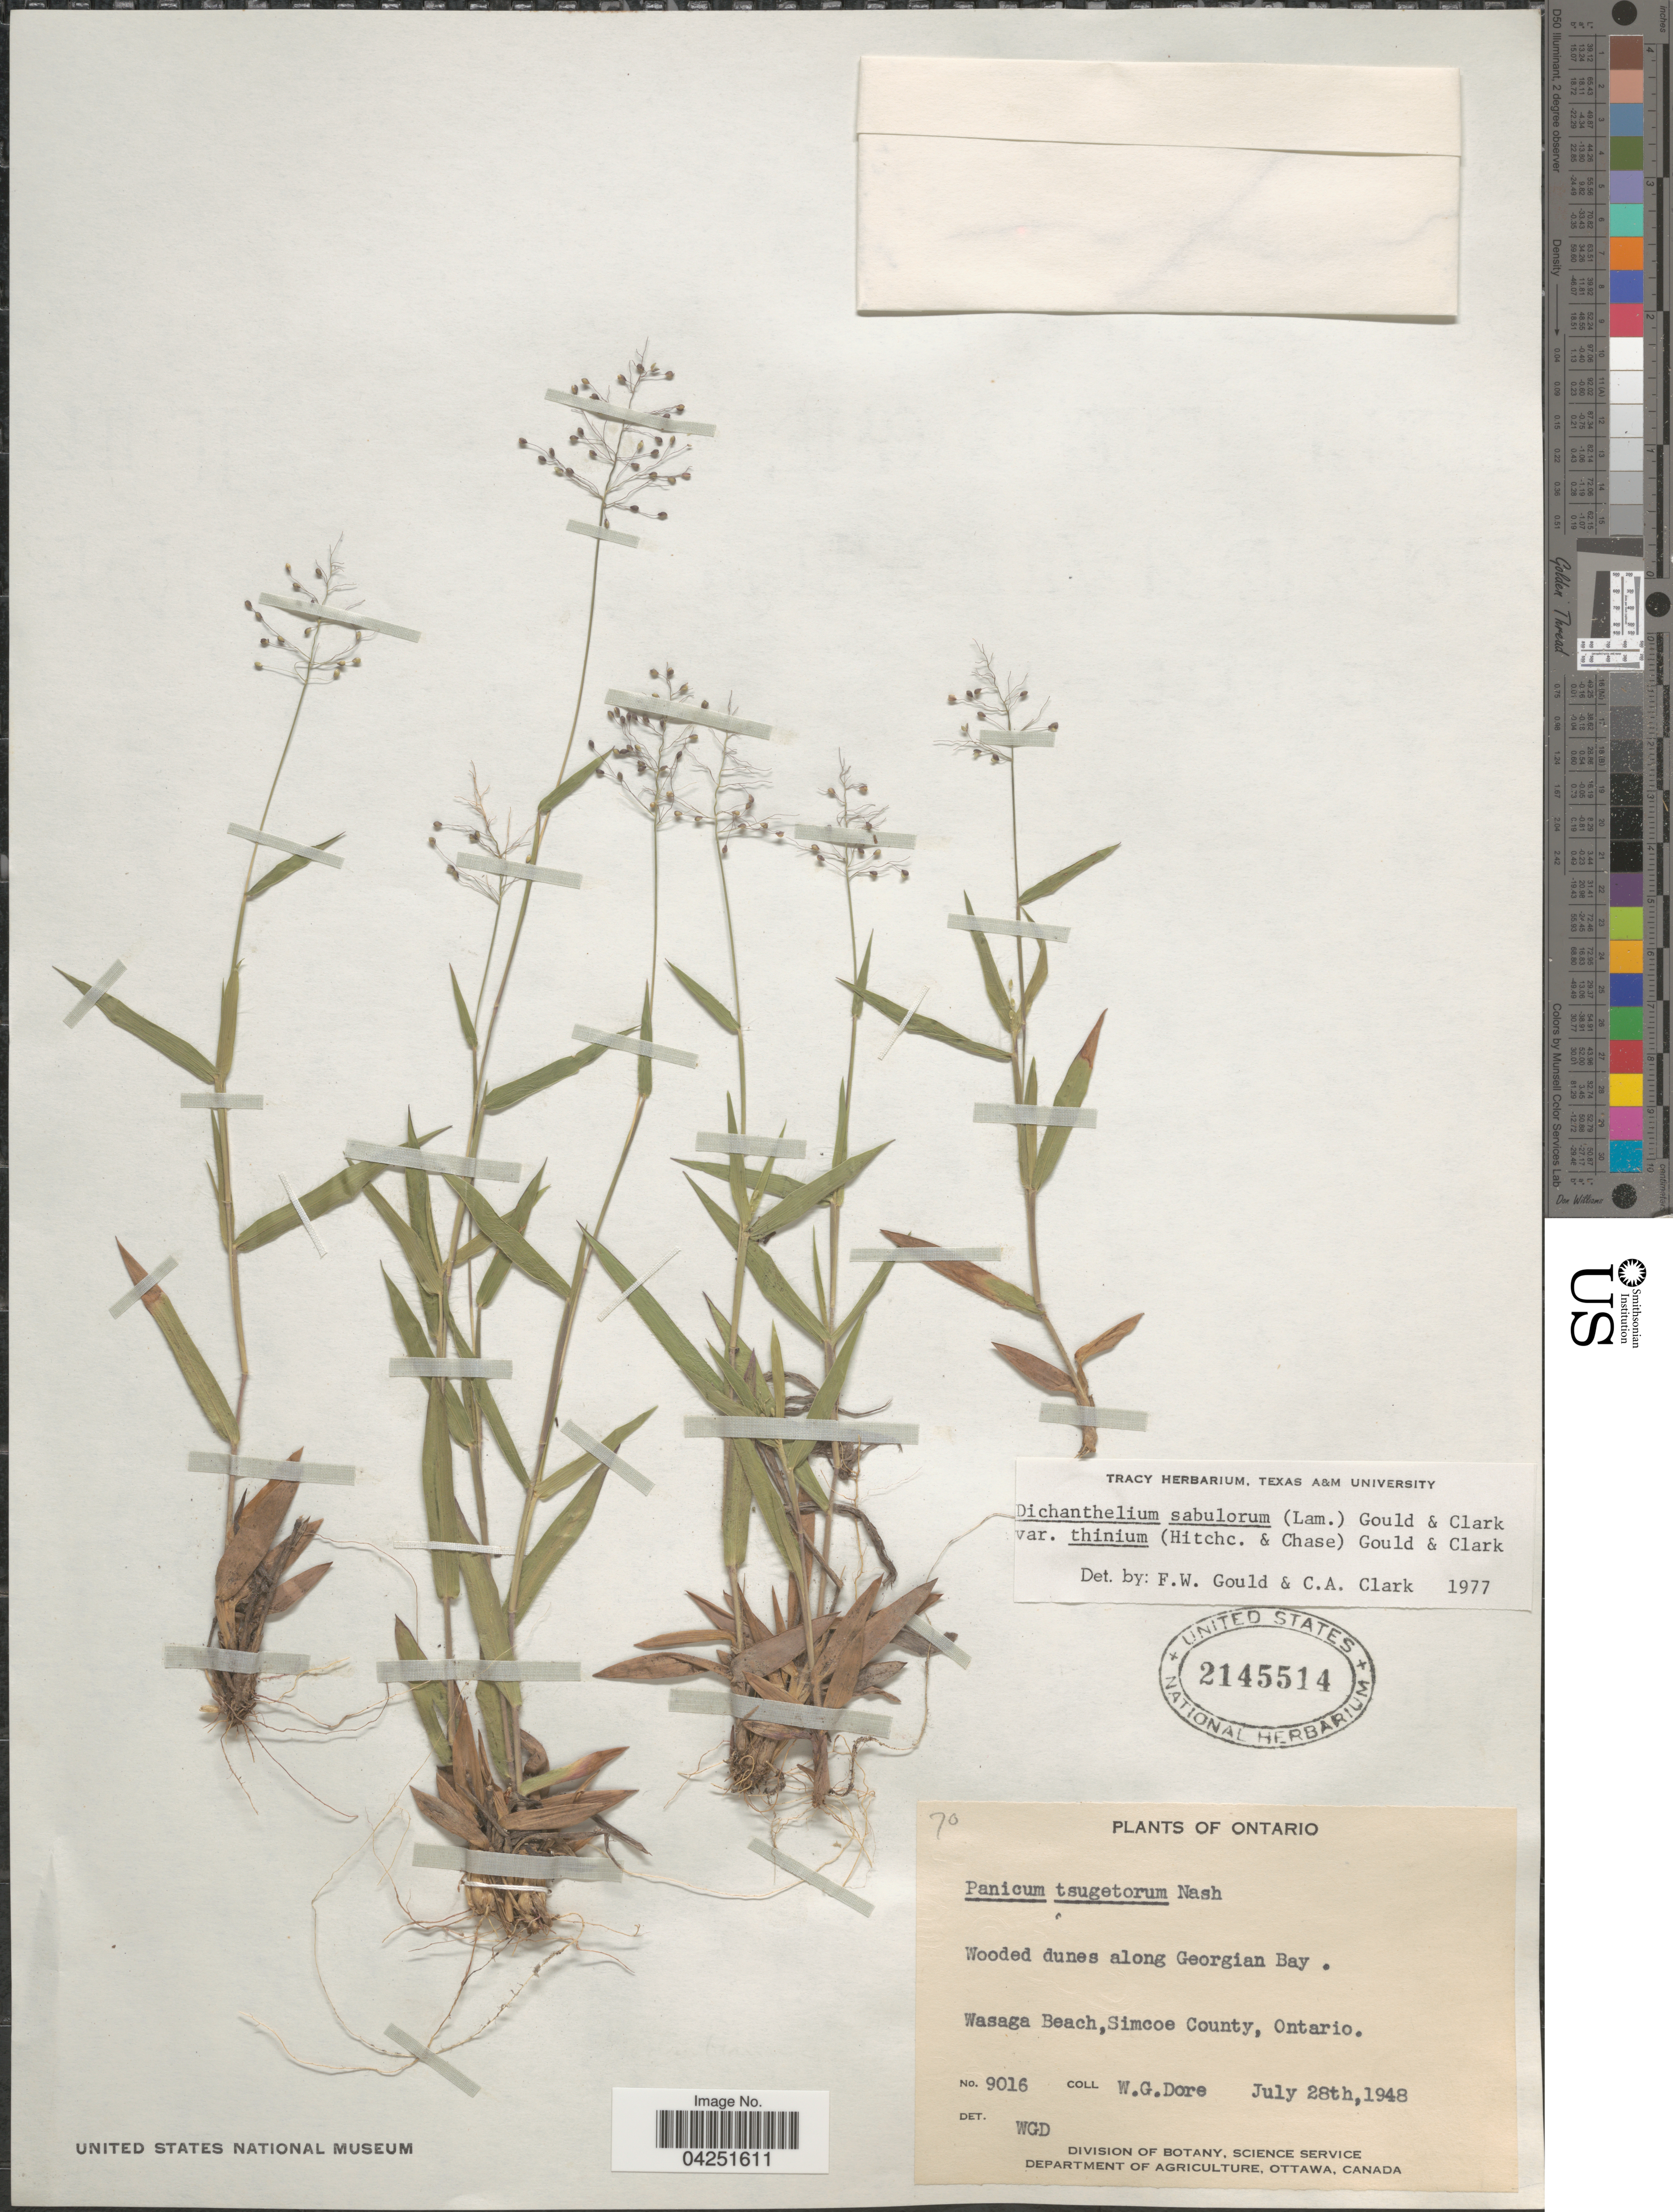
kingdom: Plantae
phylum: Tracheophyta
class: Liliopsida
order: Poales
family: Poaceae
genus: Dichanthelium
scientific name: Dichanthelium acuminatum var. acuminatum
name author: (Sw.) Gould & C.A. Clark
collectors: W. Dore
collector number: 9016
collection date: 1948-07-28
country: Canada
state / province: Ontario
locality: Wooded dunes along Georgian Bay. Wasaga Beach, Simcoe County.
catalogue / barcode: US 2145514